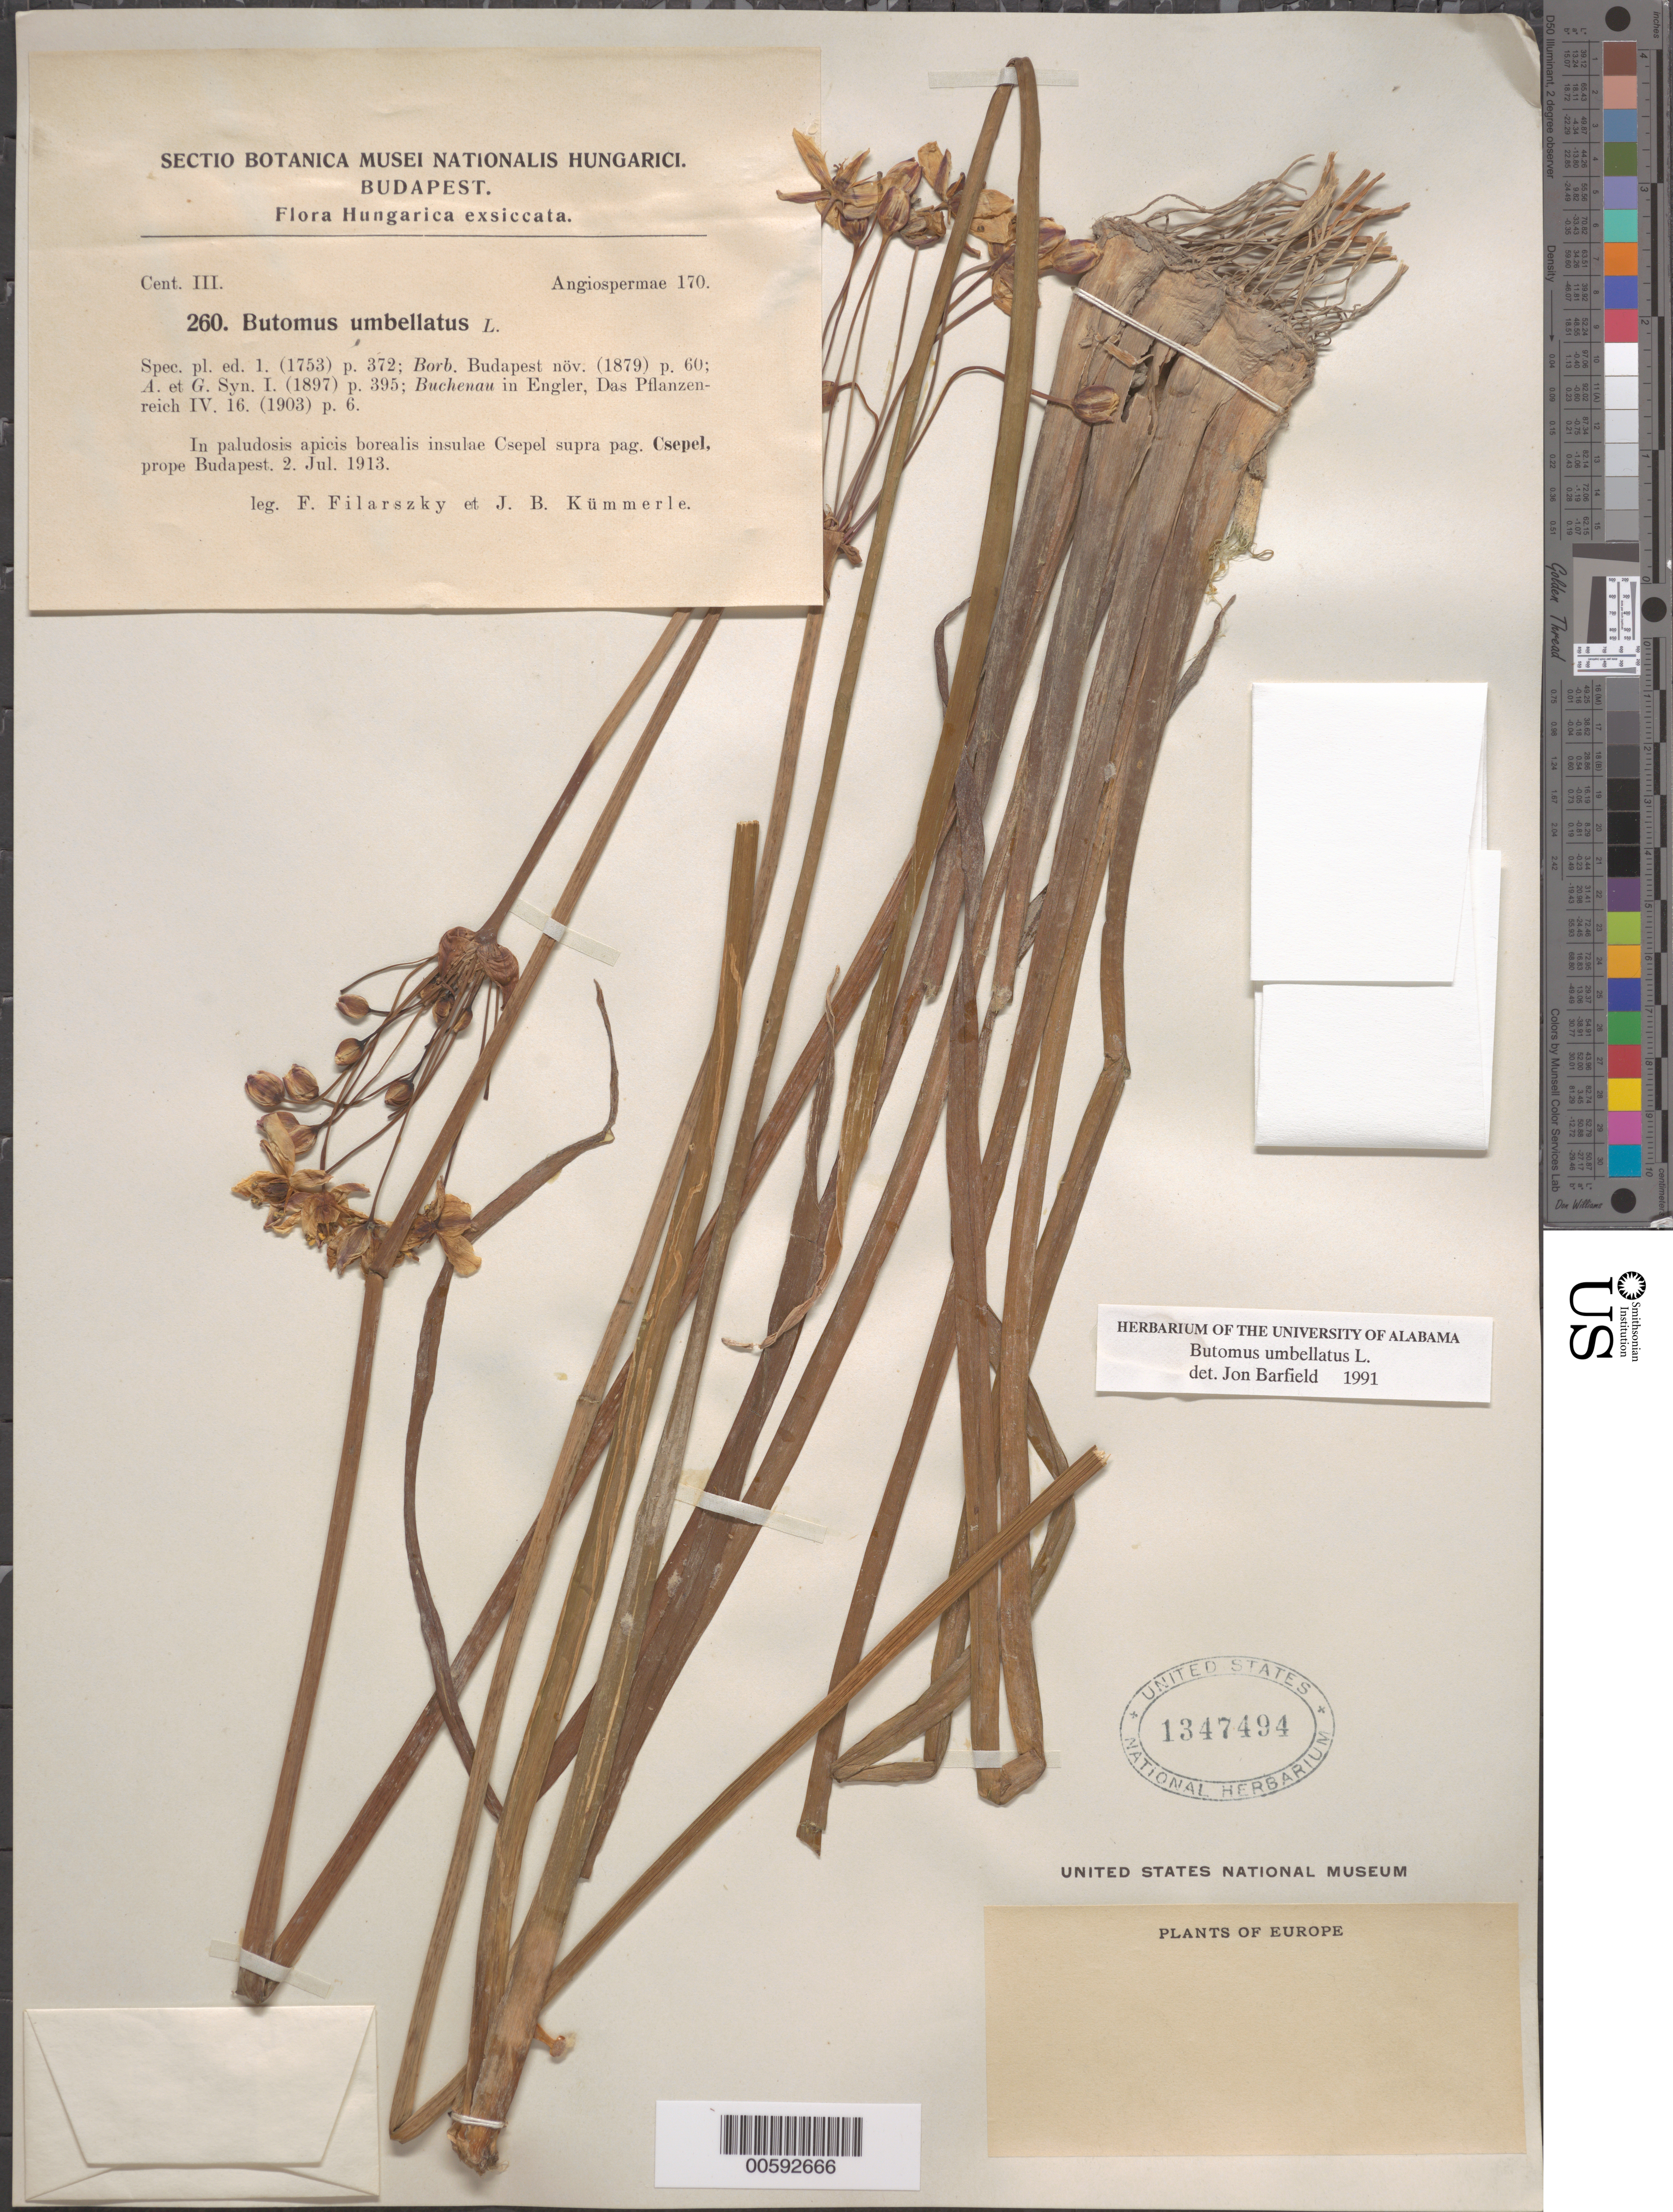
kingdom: Plantae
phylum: Tracheophyta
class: Liliopsida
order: Alismatales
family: Butomaceae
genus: Butomus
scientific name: Butomus umbellatus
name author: L.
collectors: F. Filarszky & J. Kummerle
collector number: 260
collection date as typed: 02 Jul 1913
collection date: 1913-07-02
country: Hungary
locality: Budapest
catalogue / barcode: US 1347494